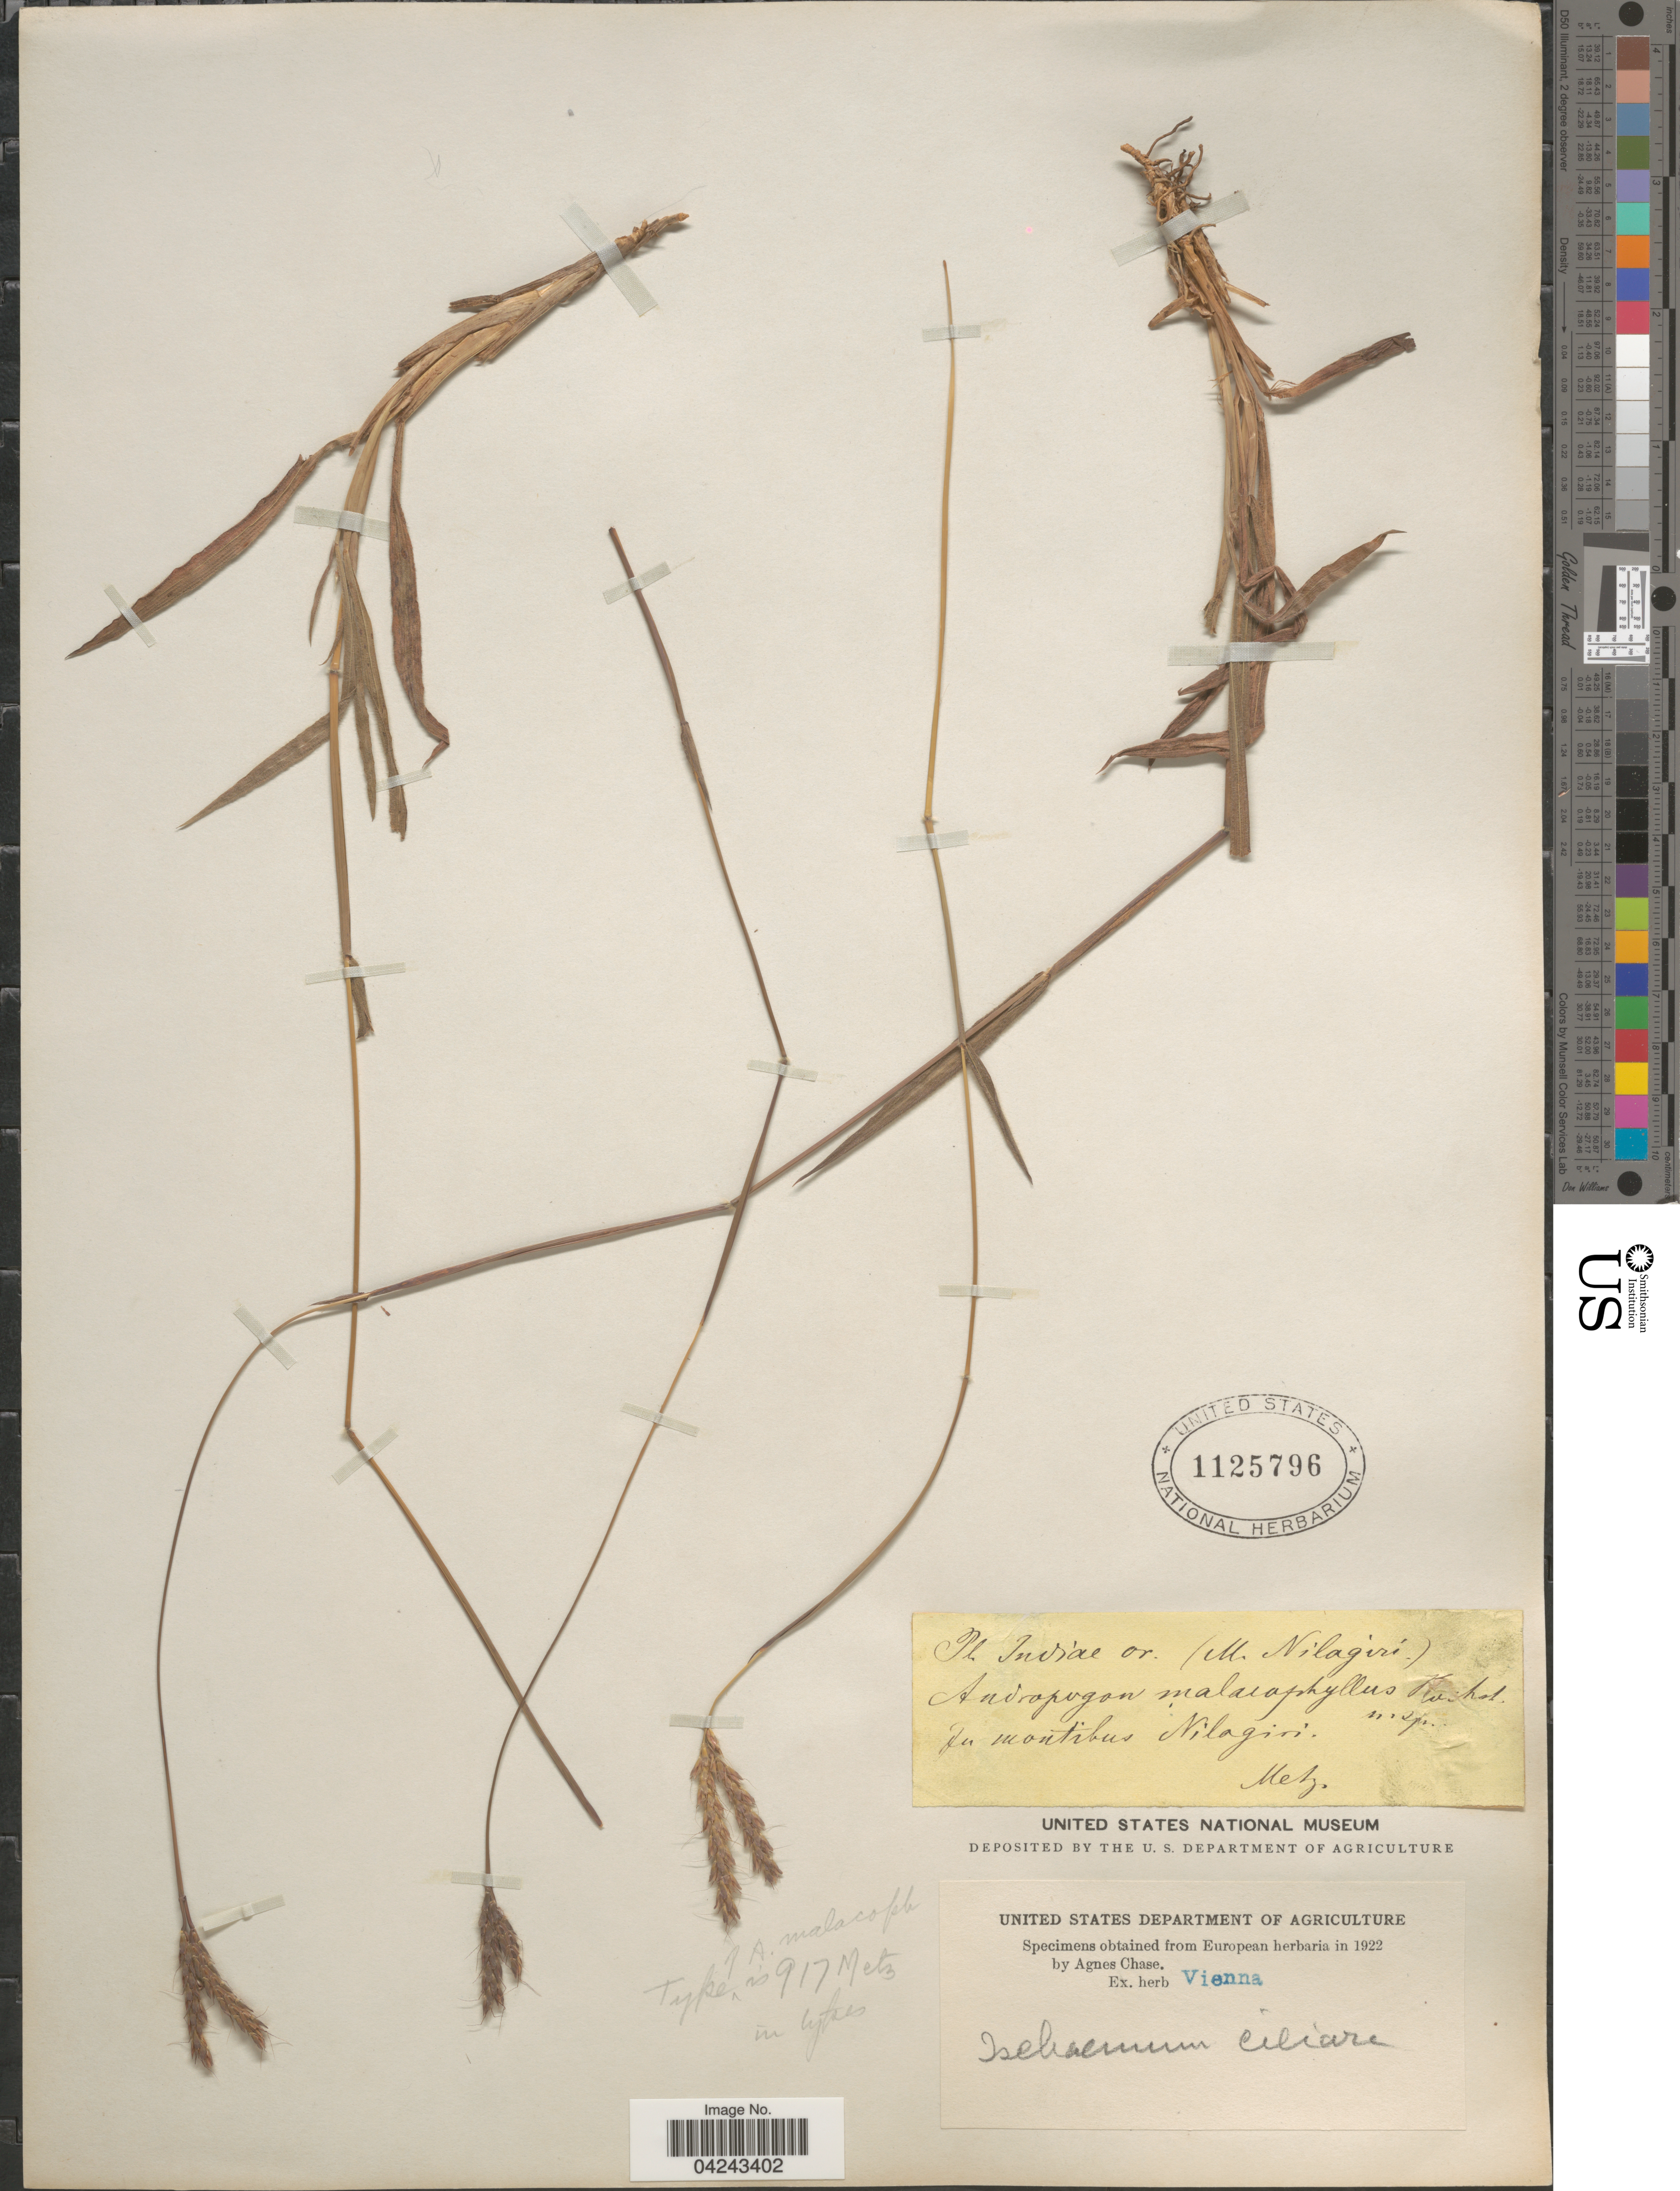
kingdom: Plantae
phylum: Tracheophyta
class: Liliopsida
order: Poales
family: Poaceae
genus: Ischaemum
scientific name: Ischaemum ciliare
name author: Retz.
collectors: -. Metz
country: India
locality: Indiae or. (M. Nilagiri.). In montibus Nilagiri.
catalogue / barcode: US 1125796